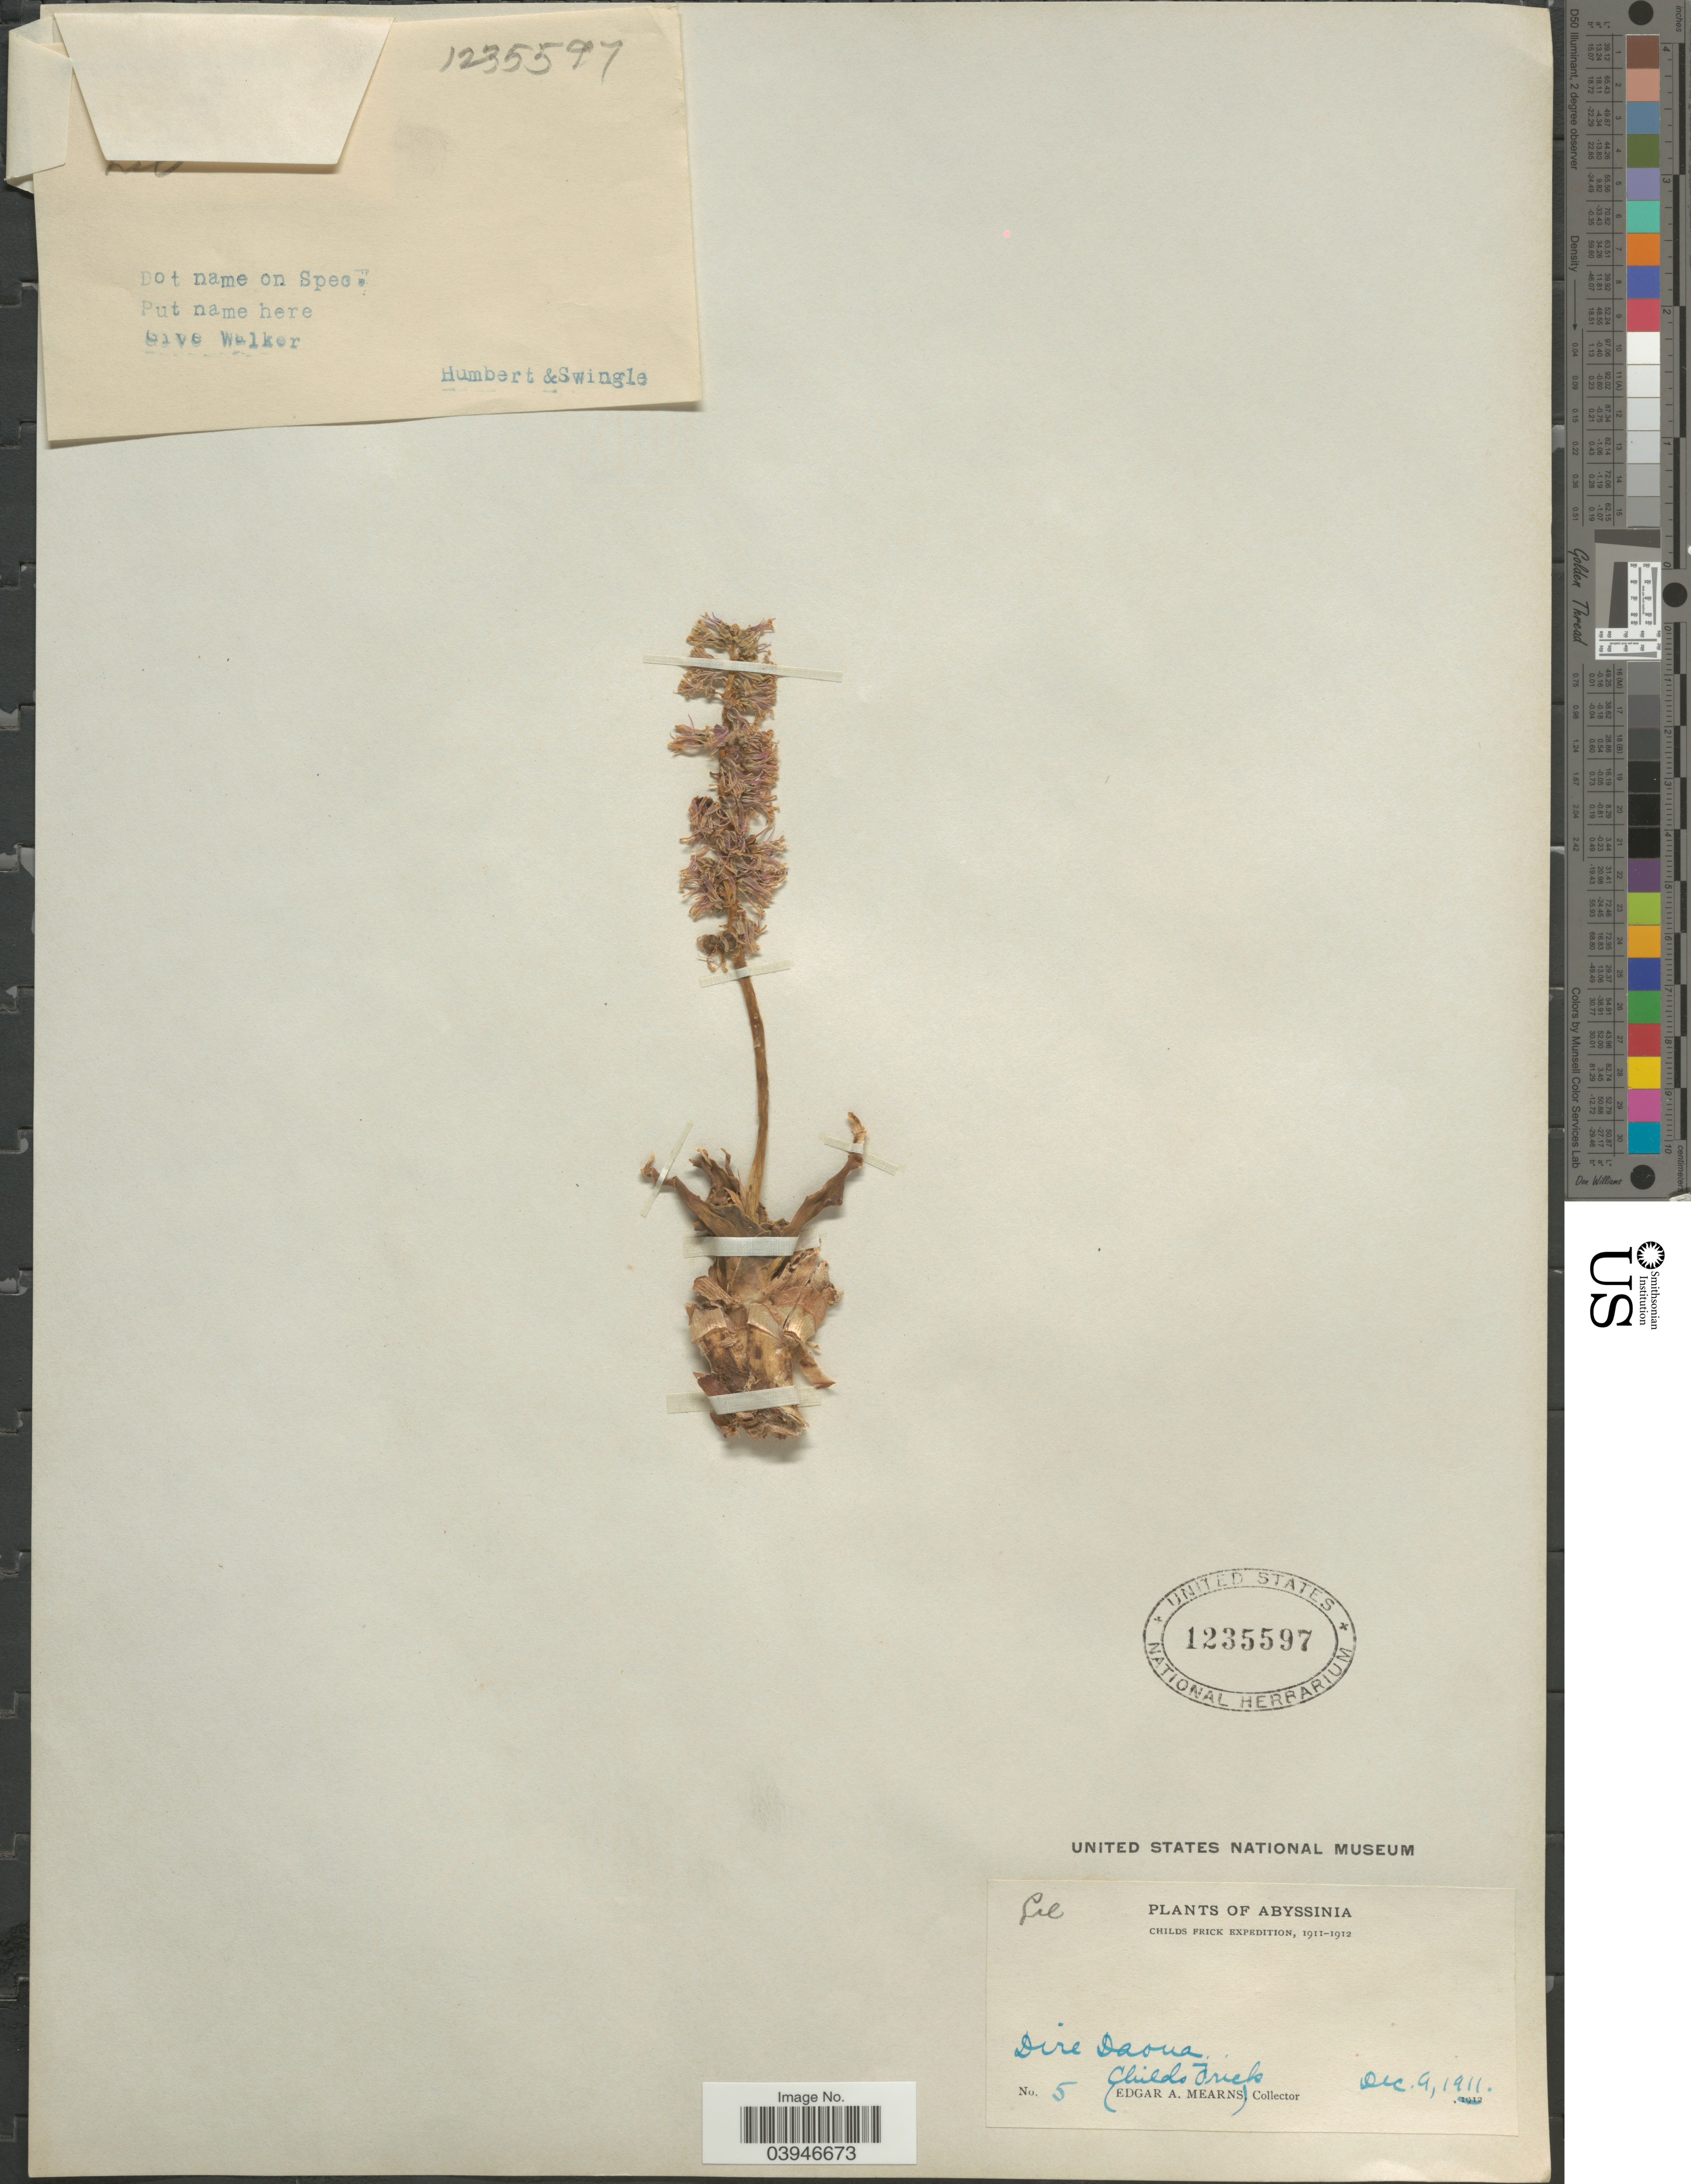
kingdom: Plantae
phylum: Tracheophyta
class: Liliopsida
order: Liliales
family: Liliaceae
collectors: C. Frick & E. A. Mearns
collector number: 5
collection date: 1911-12-09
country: Ethiopia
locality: Abyssinia. Dire Daoua.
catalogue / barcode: US 1235597